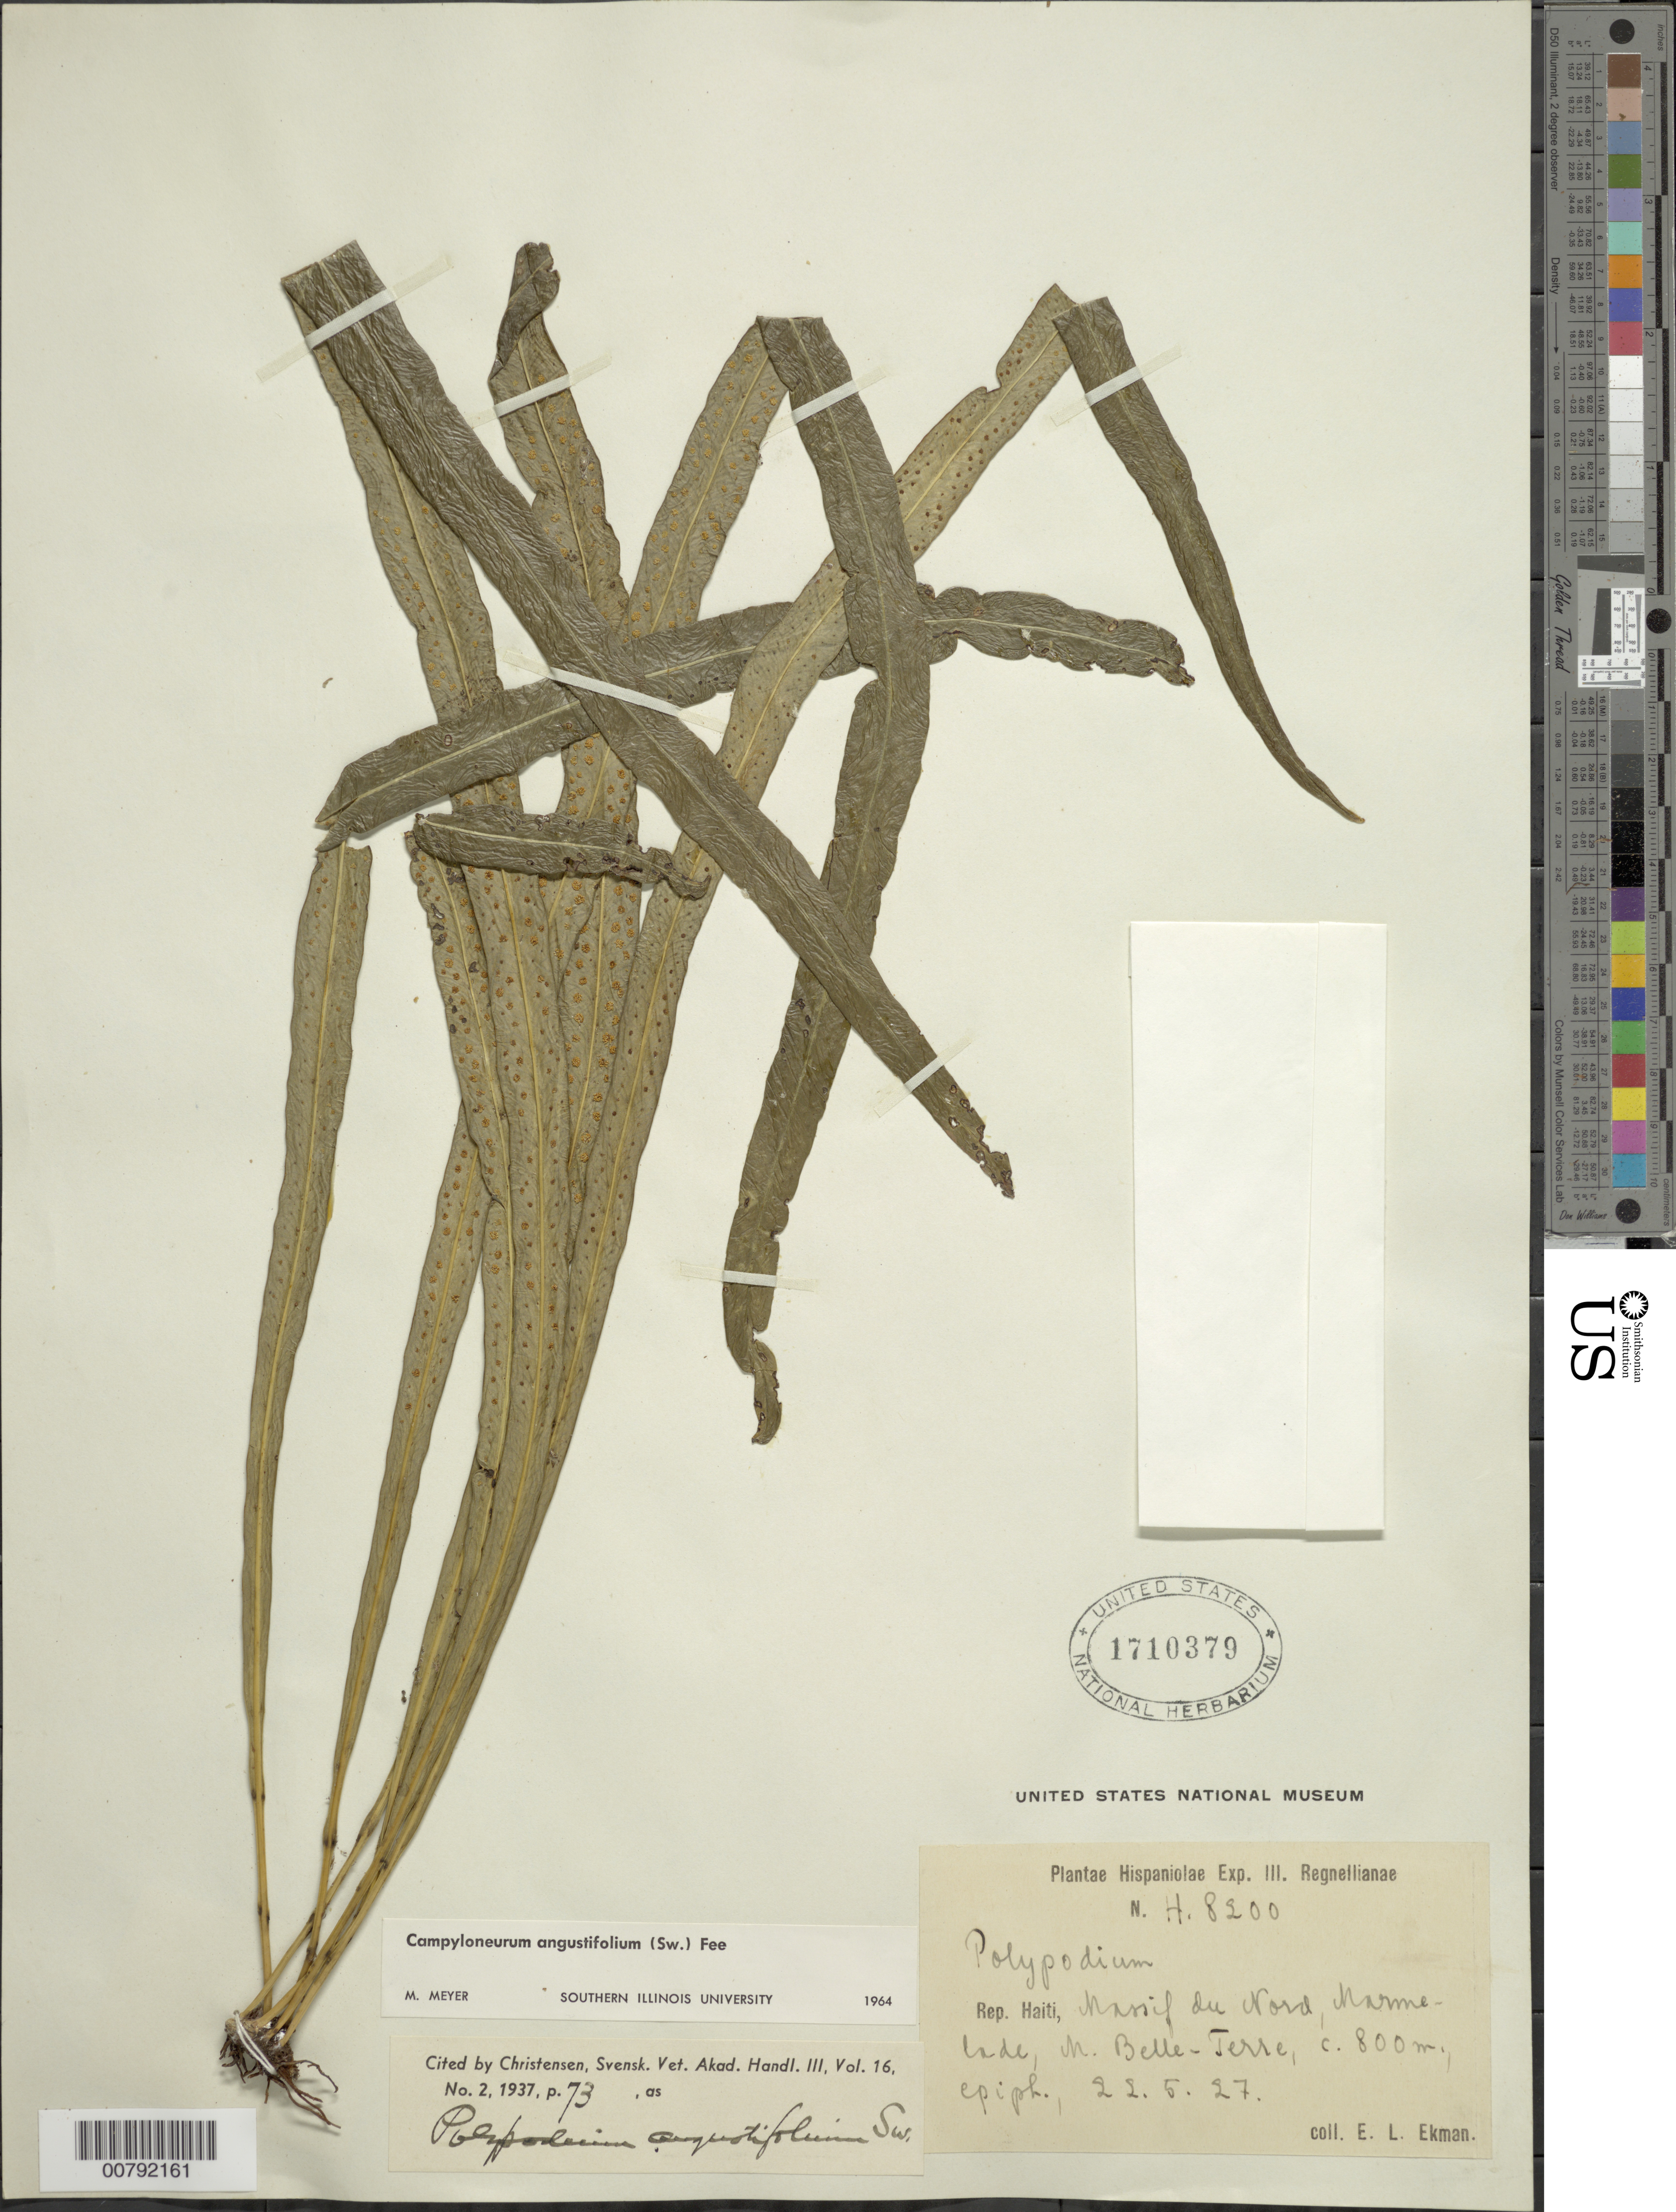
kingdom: Plantae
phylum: Tracheophyta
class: Polypodiopsida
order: Polypodiales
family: Polypodiaceae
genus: Campyloneurum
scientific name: Campyloneurum angustifolium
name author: (Sw.) Fée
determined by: Myer, M.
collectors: E. L. Ekman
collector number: H 8200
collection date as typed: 22 May 1927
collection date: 1927-05-22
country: Haiti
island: Hispaniola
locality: Massif du Nord, Marmelade, M. Belle-Terre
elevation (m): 800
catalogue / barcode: US 1710379